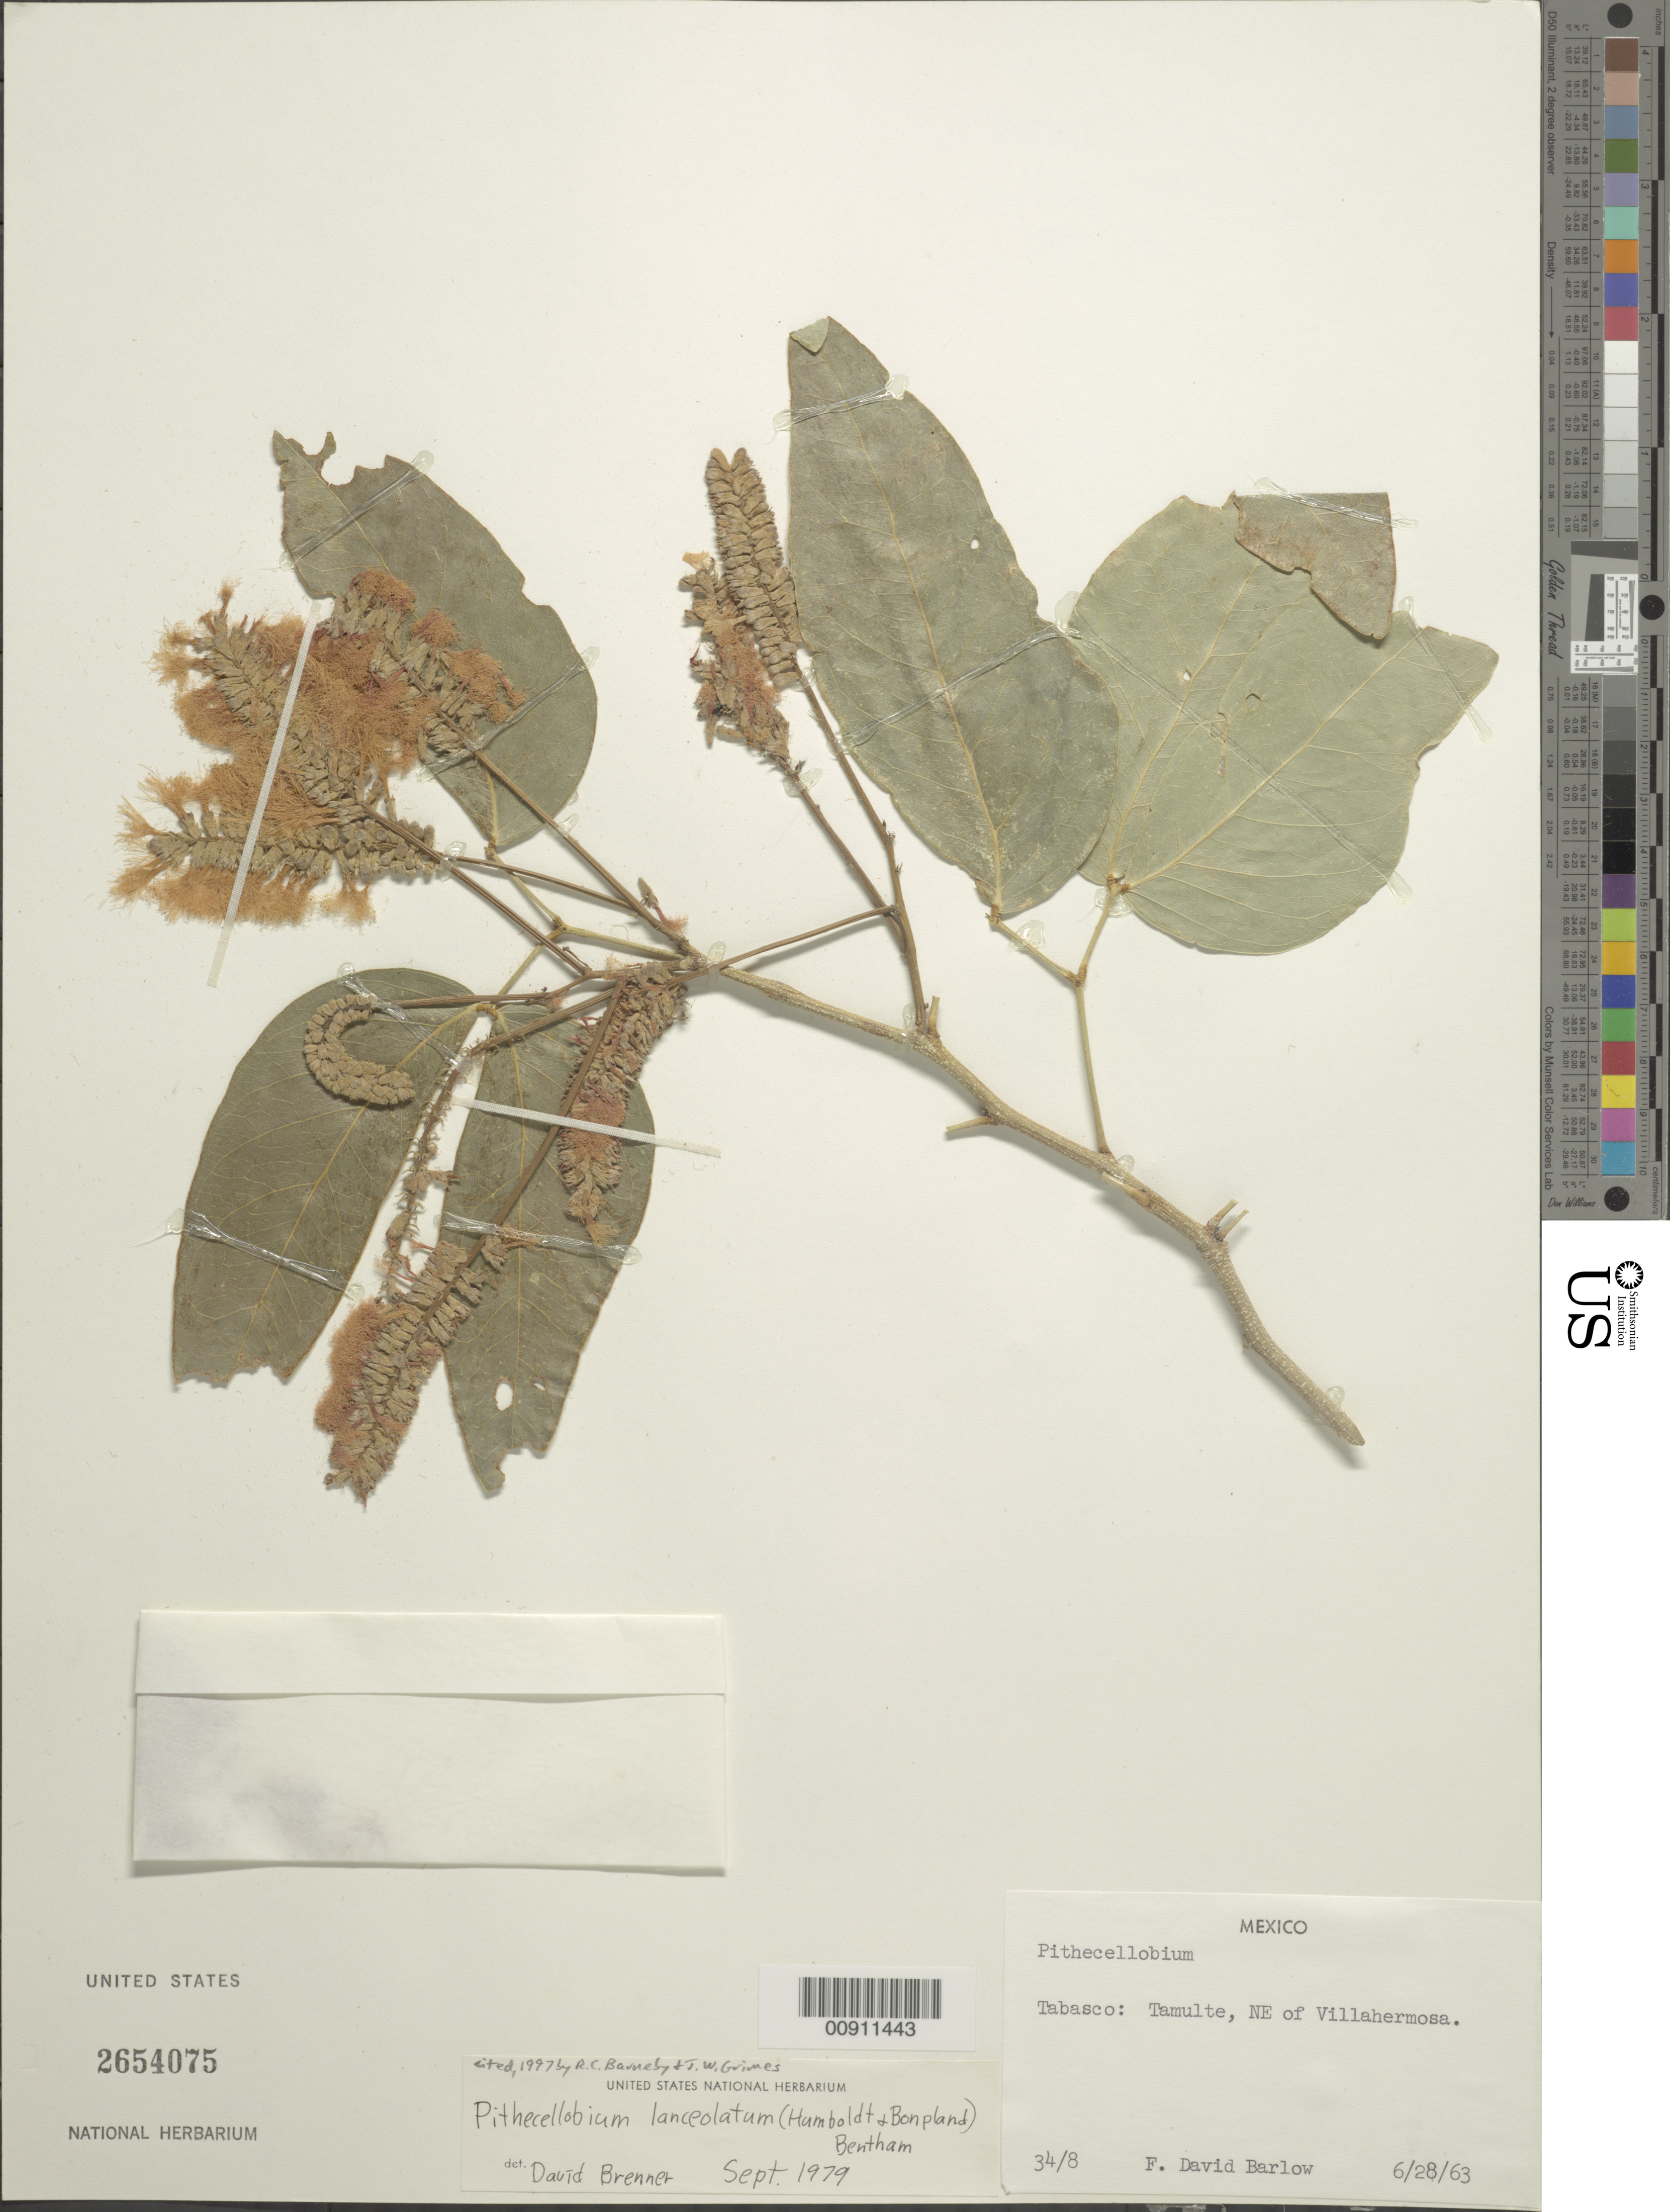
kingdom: Plantae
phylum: Tracheophyta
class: Magnoliopsida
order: Fabales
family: Fabaceae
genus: Pithecellobium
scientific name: Pithecellobium lanceolatum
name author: (Humb. & Bonpl. ex Willd.) Benth.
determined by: Brenner, D.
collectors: F. D. Barlow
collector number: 34/8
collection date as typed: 28 Jun 1963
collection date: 1963-06-28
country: Mexico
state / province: Tabasco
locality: Tabasco: Tamulte, NE of Villahermosa.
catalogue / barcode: US 2654075